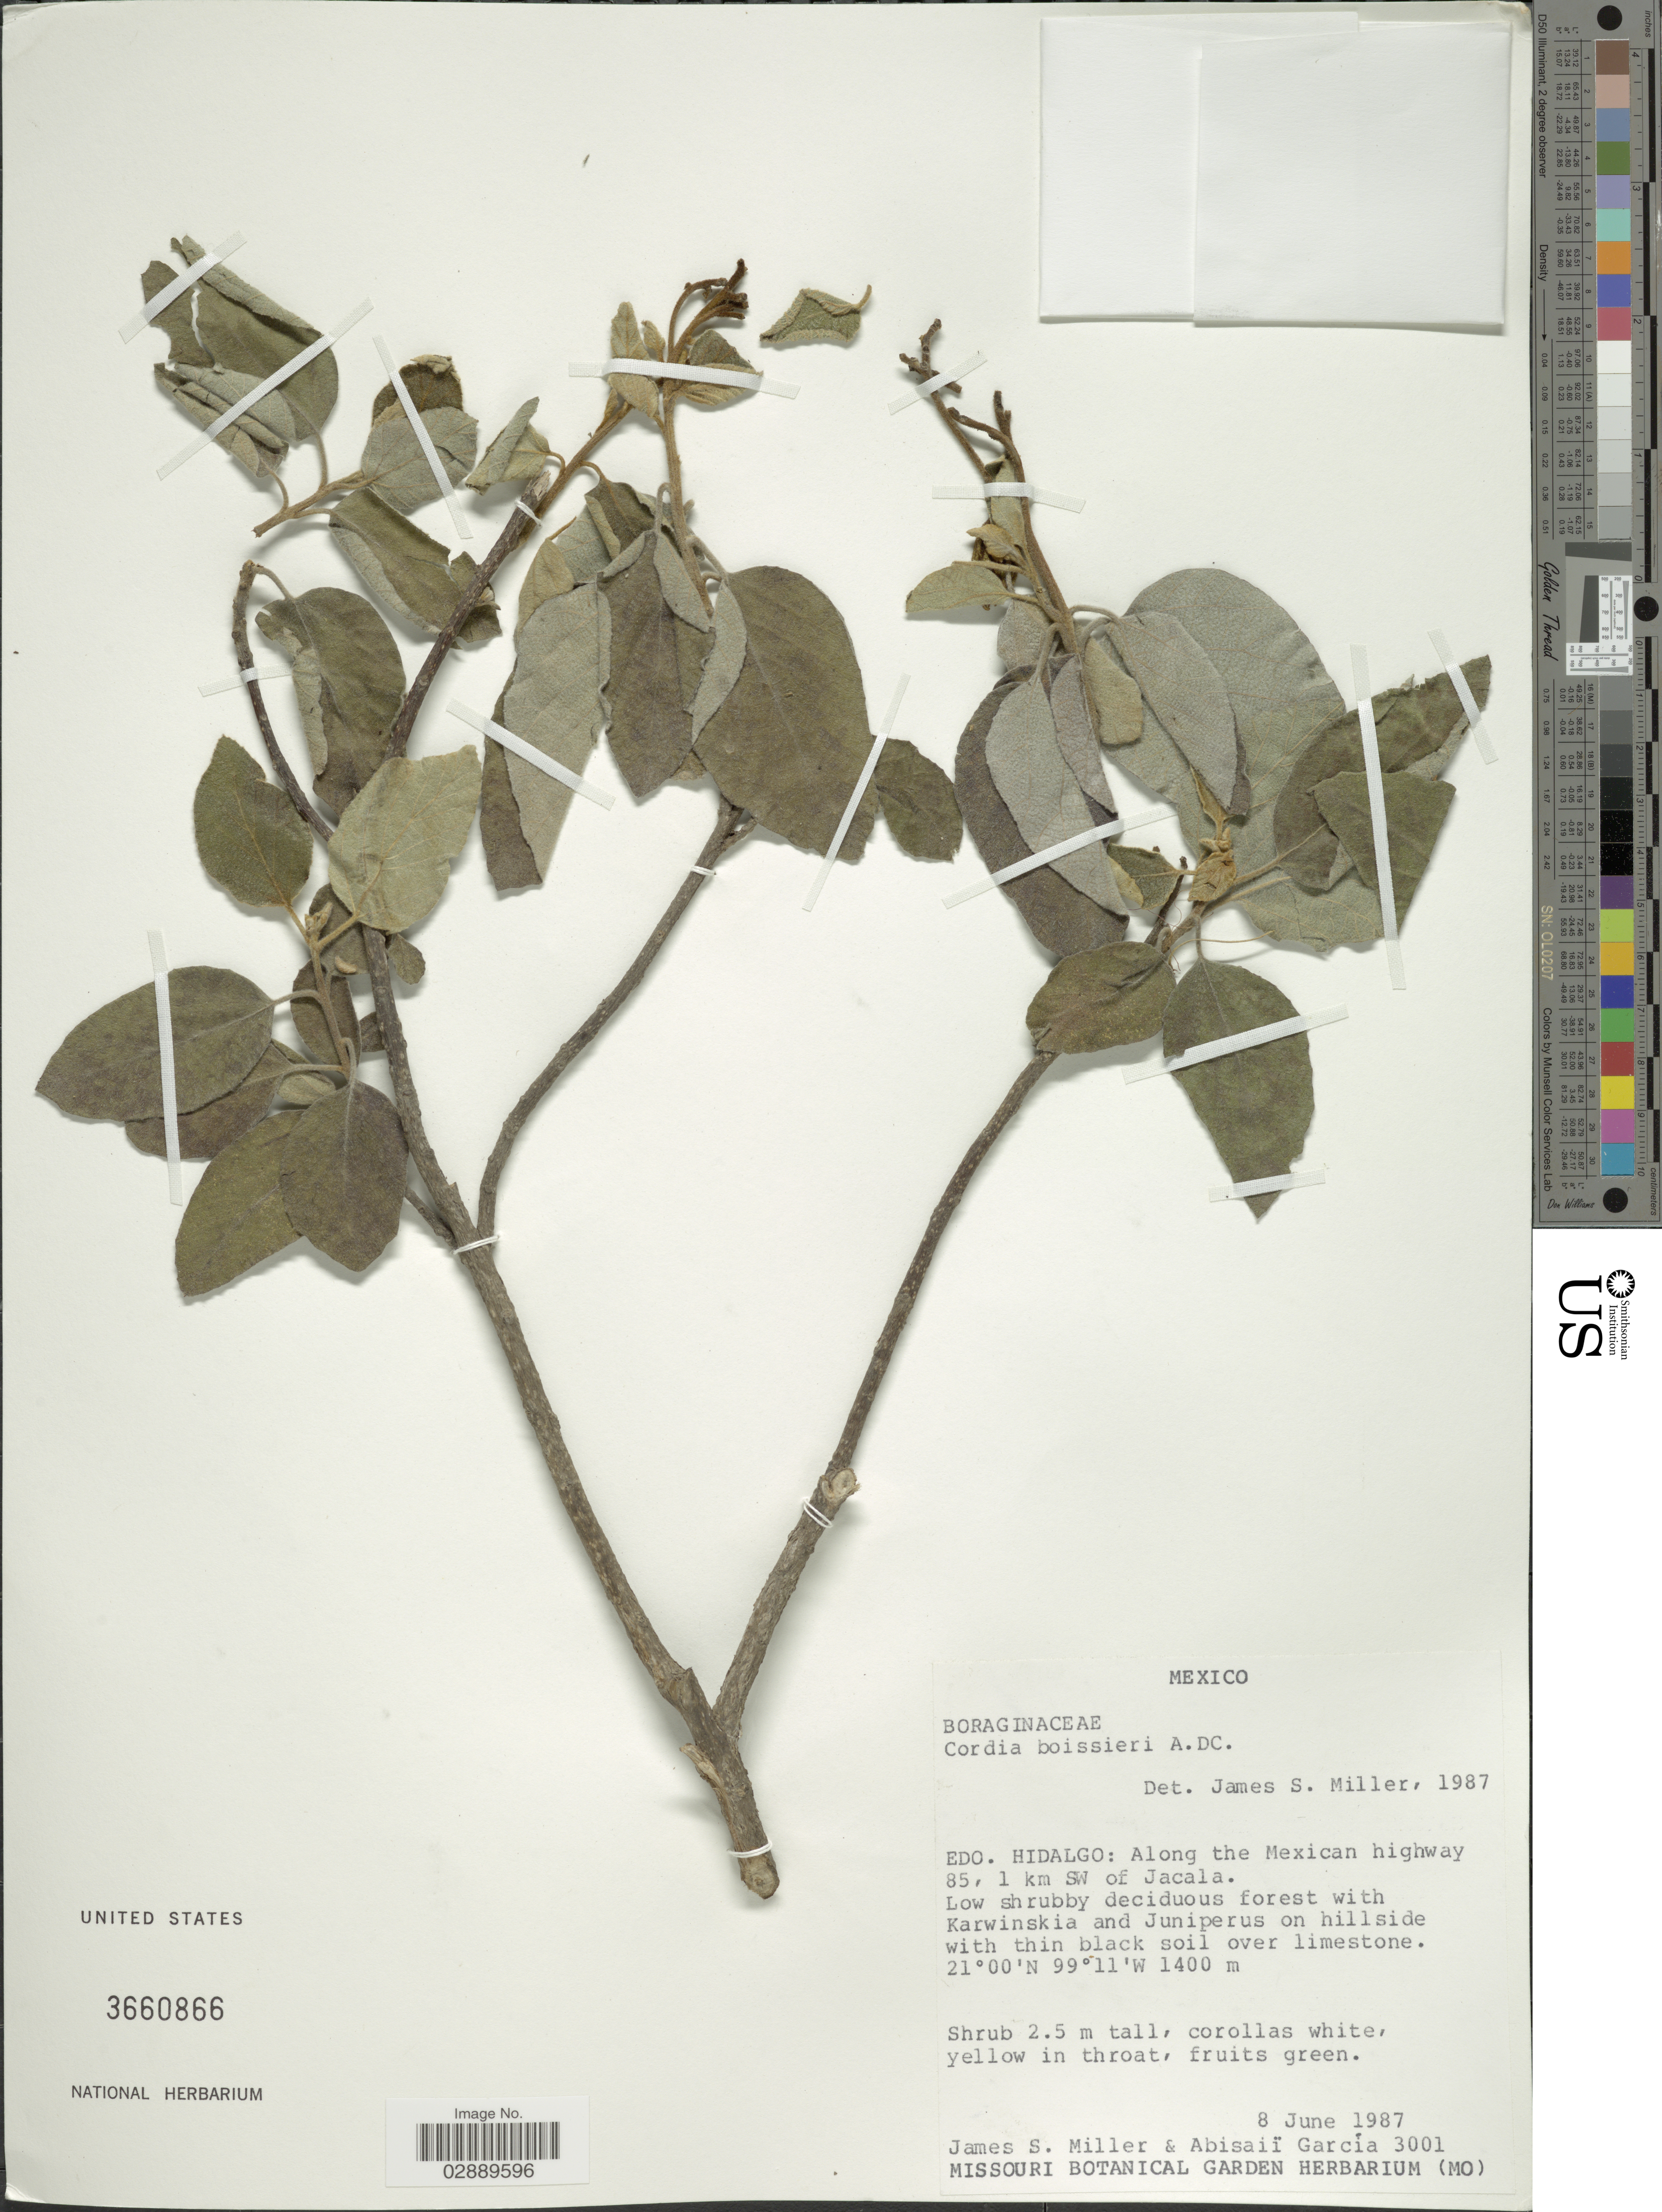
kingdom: Plantae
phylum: Tracheophyta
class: Magnoliopsida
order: Boraginales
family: Cordiaceae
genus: Cordia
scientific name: Cordia boissieri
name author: A. DC.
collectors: J. S. Miller & A. García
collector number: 3001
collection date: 1987-06-08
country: Mexico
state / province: Hidalgo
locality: Edo. Hidalgo: Along the Mexican highway 85, 1 km SW of Jacala.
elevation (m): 1400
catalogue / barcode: US 3660866